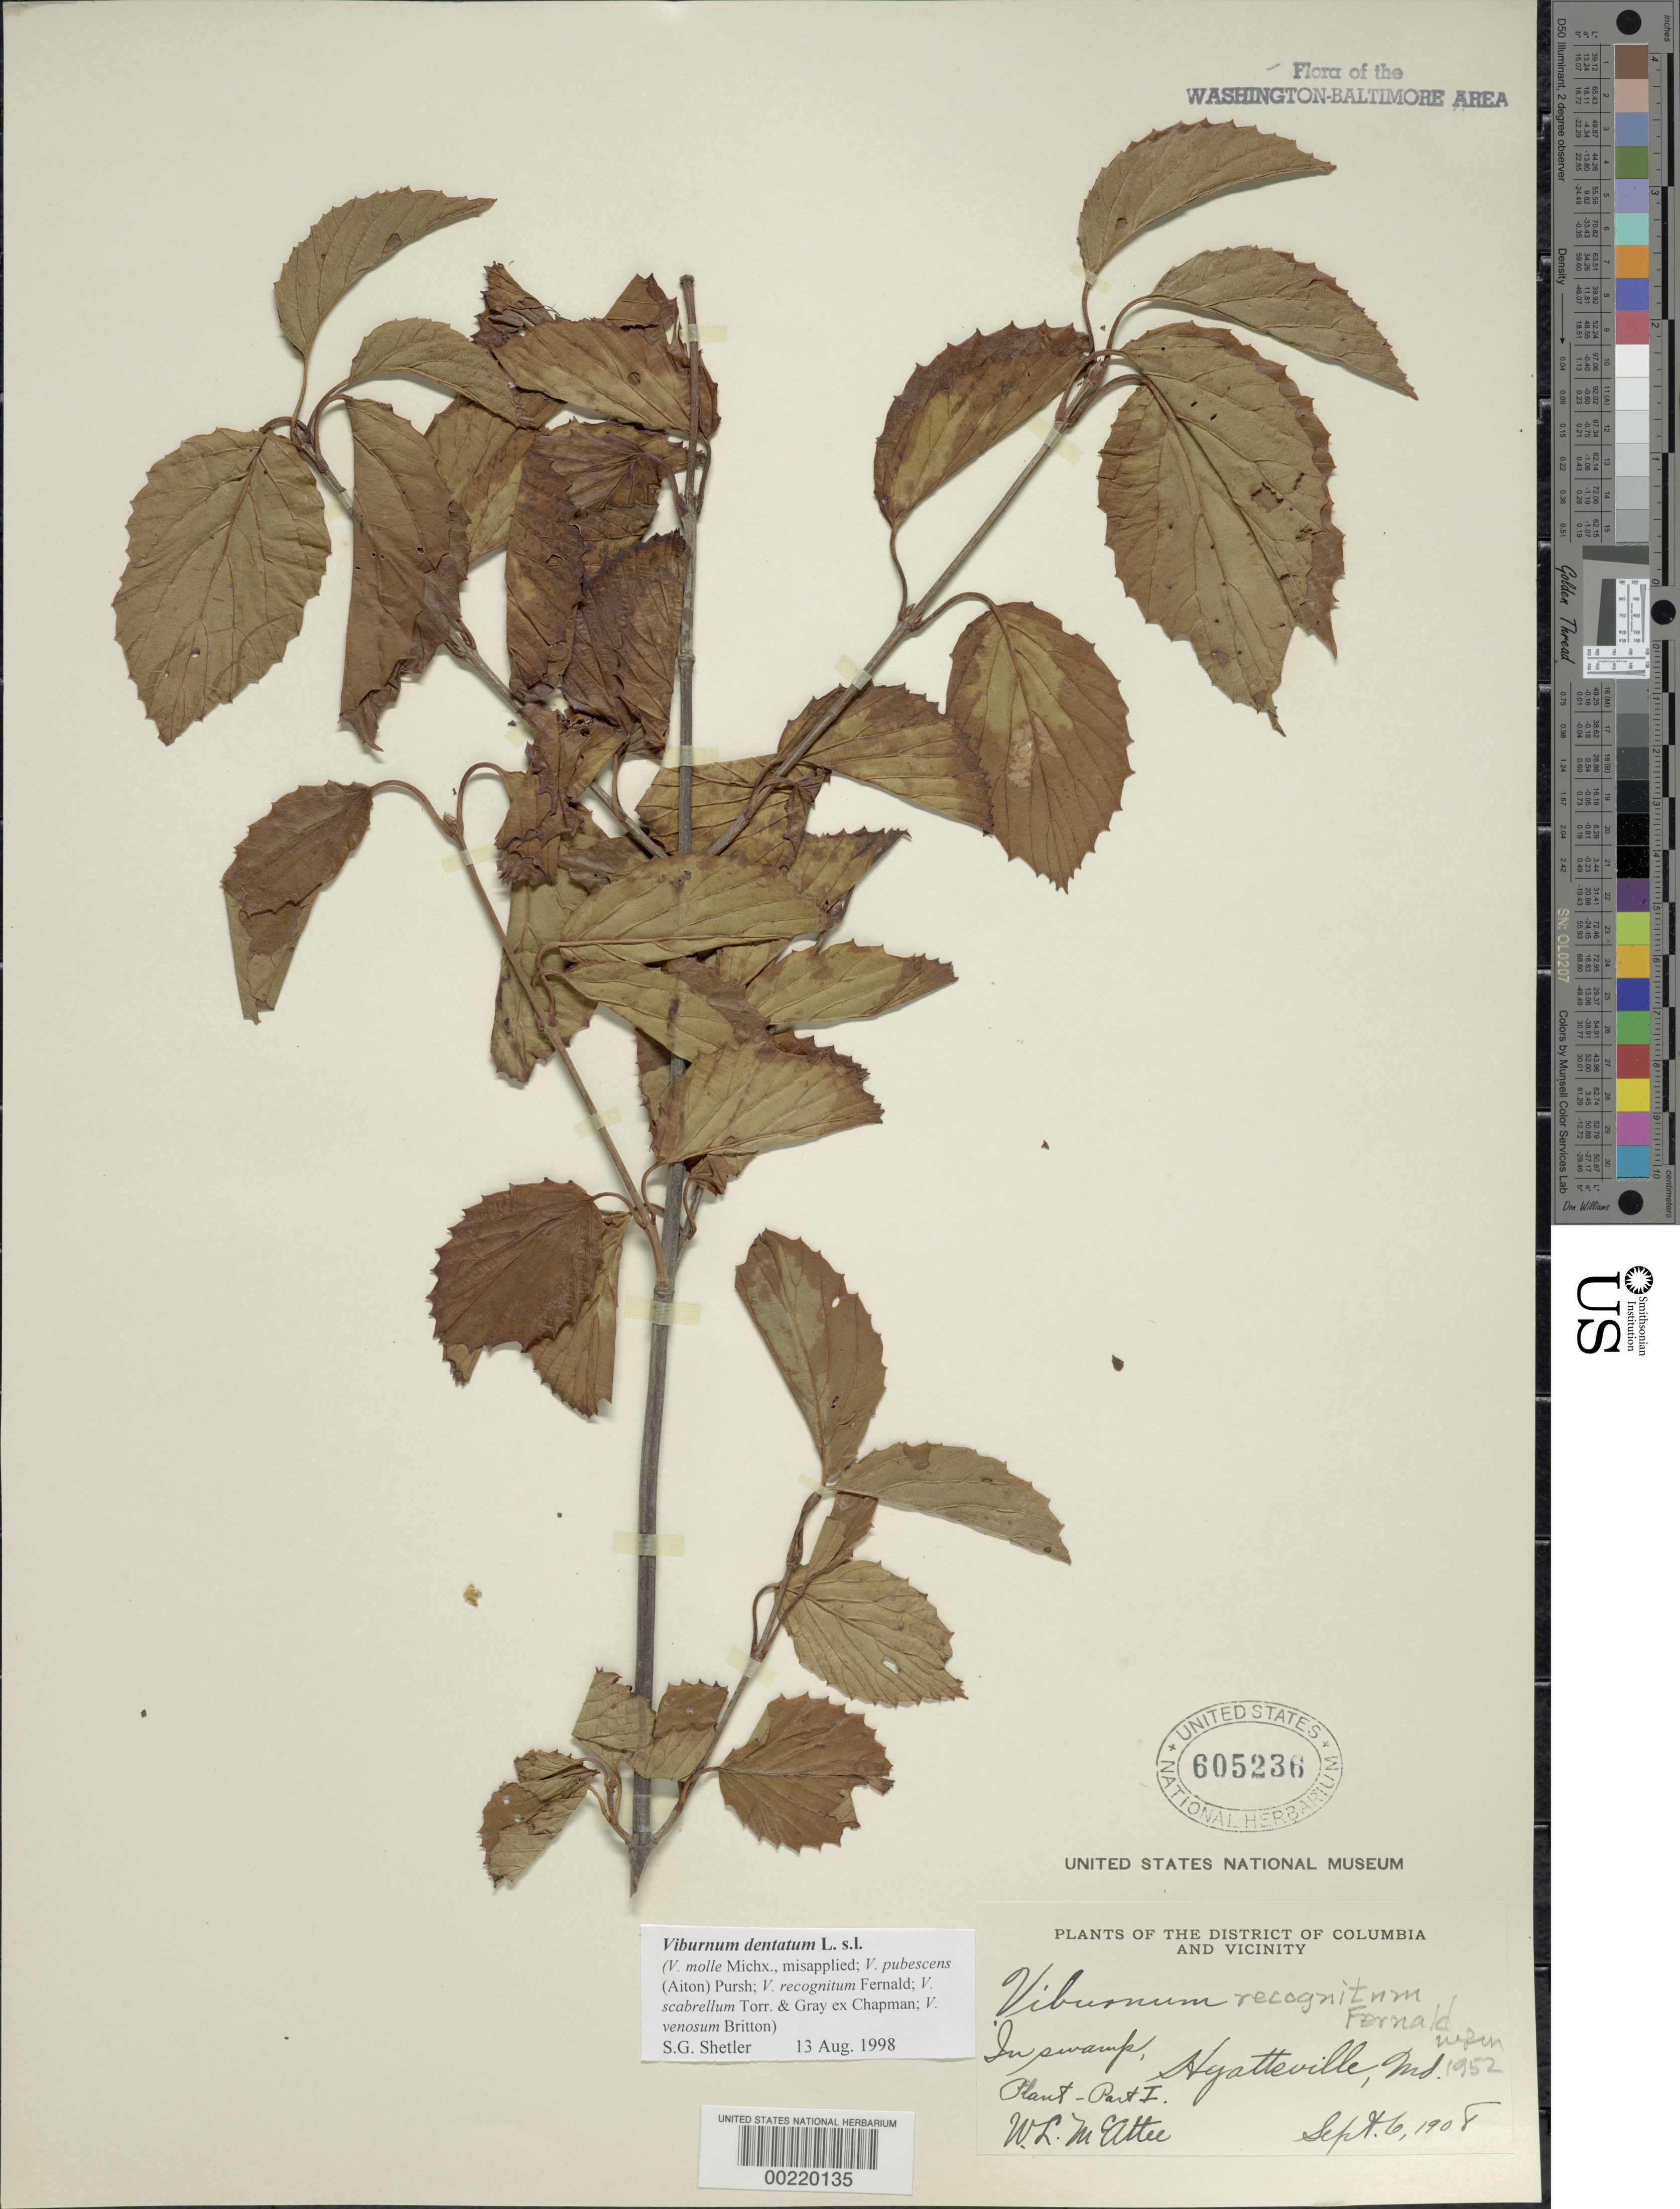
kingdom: Plantae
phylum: Tracheophyta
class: Magnoliopsida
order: Dipsacales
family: Viburnaceae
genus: Viburnum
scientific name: Viburnum dentatum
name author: L.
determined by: McAtee, W. L.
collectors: W. McAtee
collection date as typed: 06 Sep 1908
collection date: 1908-09-06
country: United States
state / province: Maryland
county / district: Prince George's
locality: Hyattsville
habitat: Swamp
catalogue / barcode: US 605236